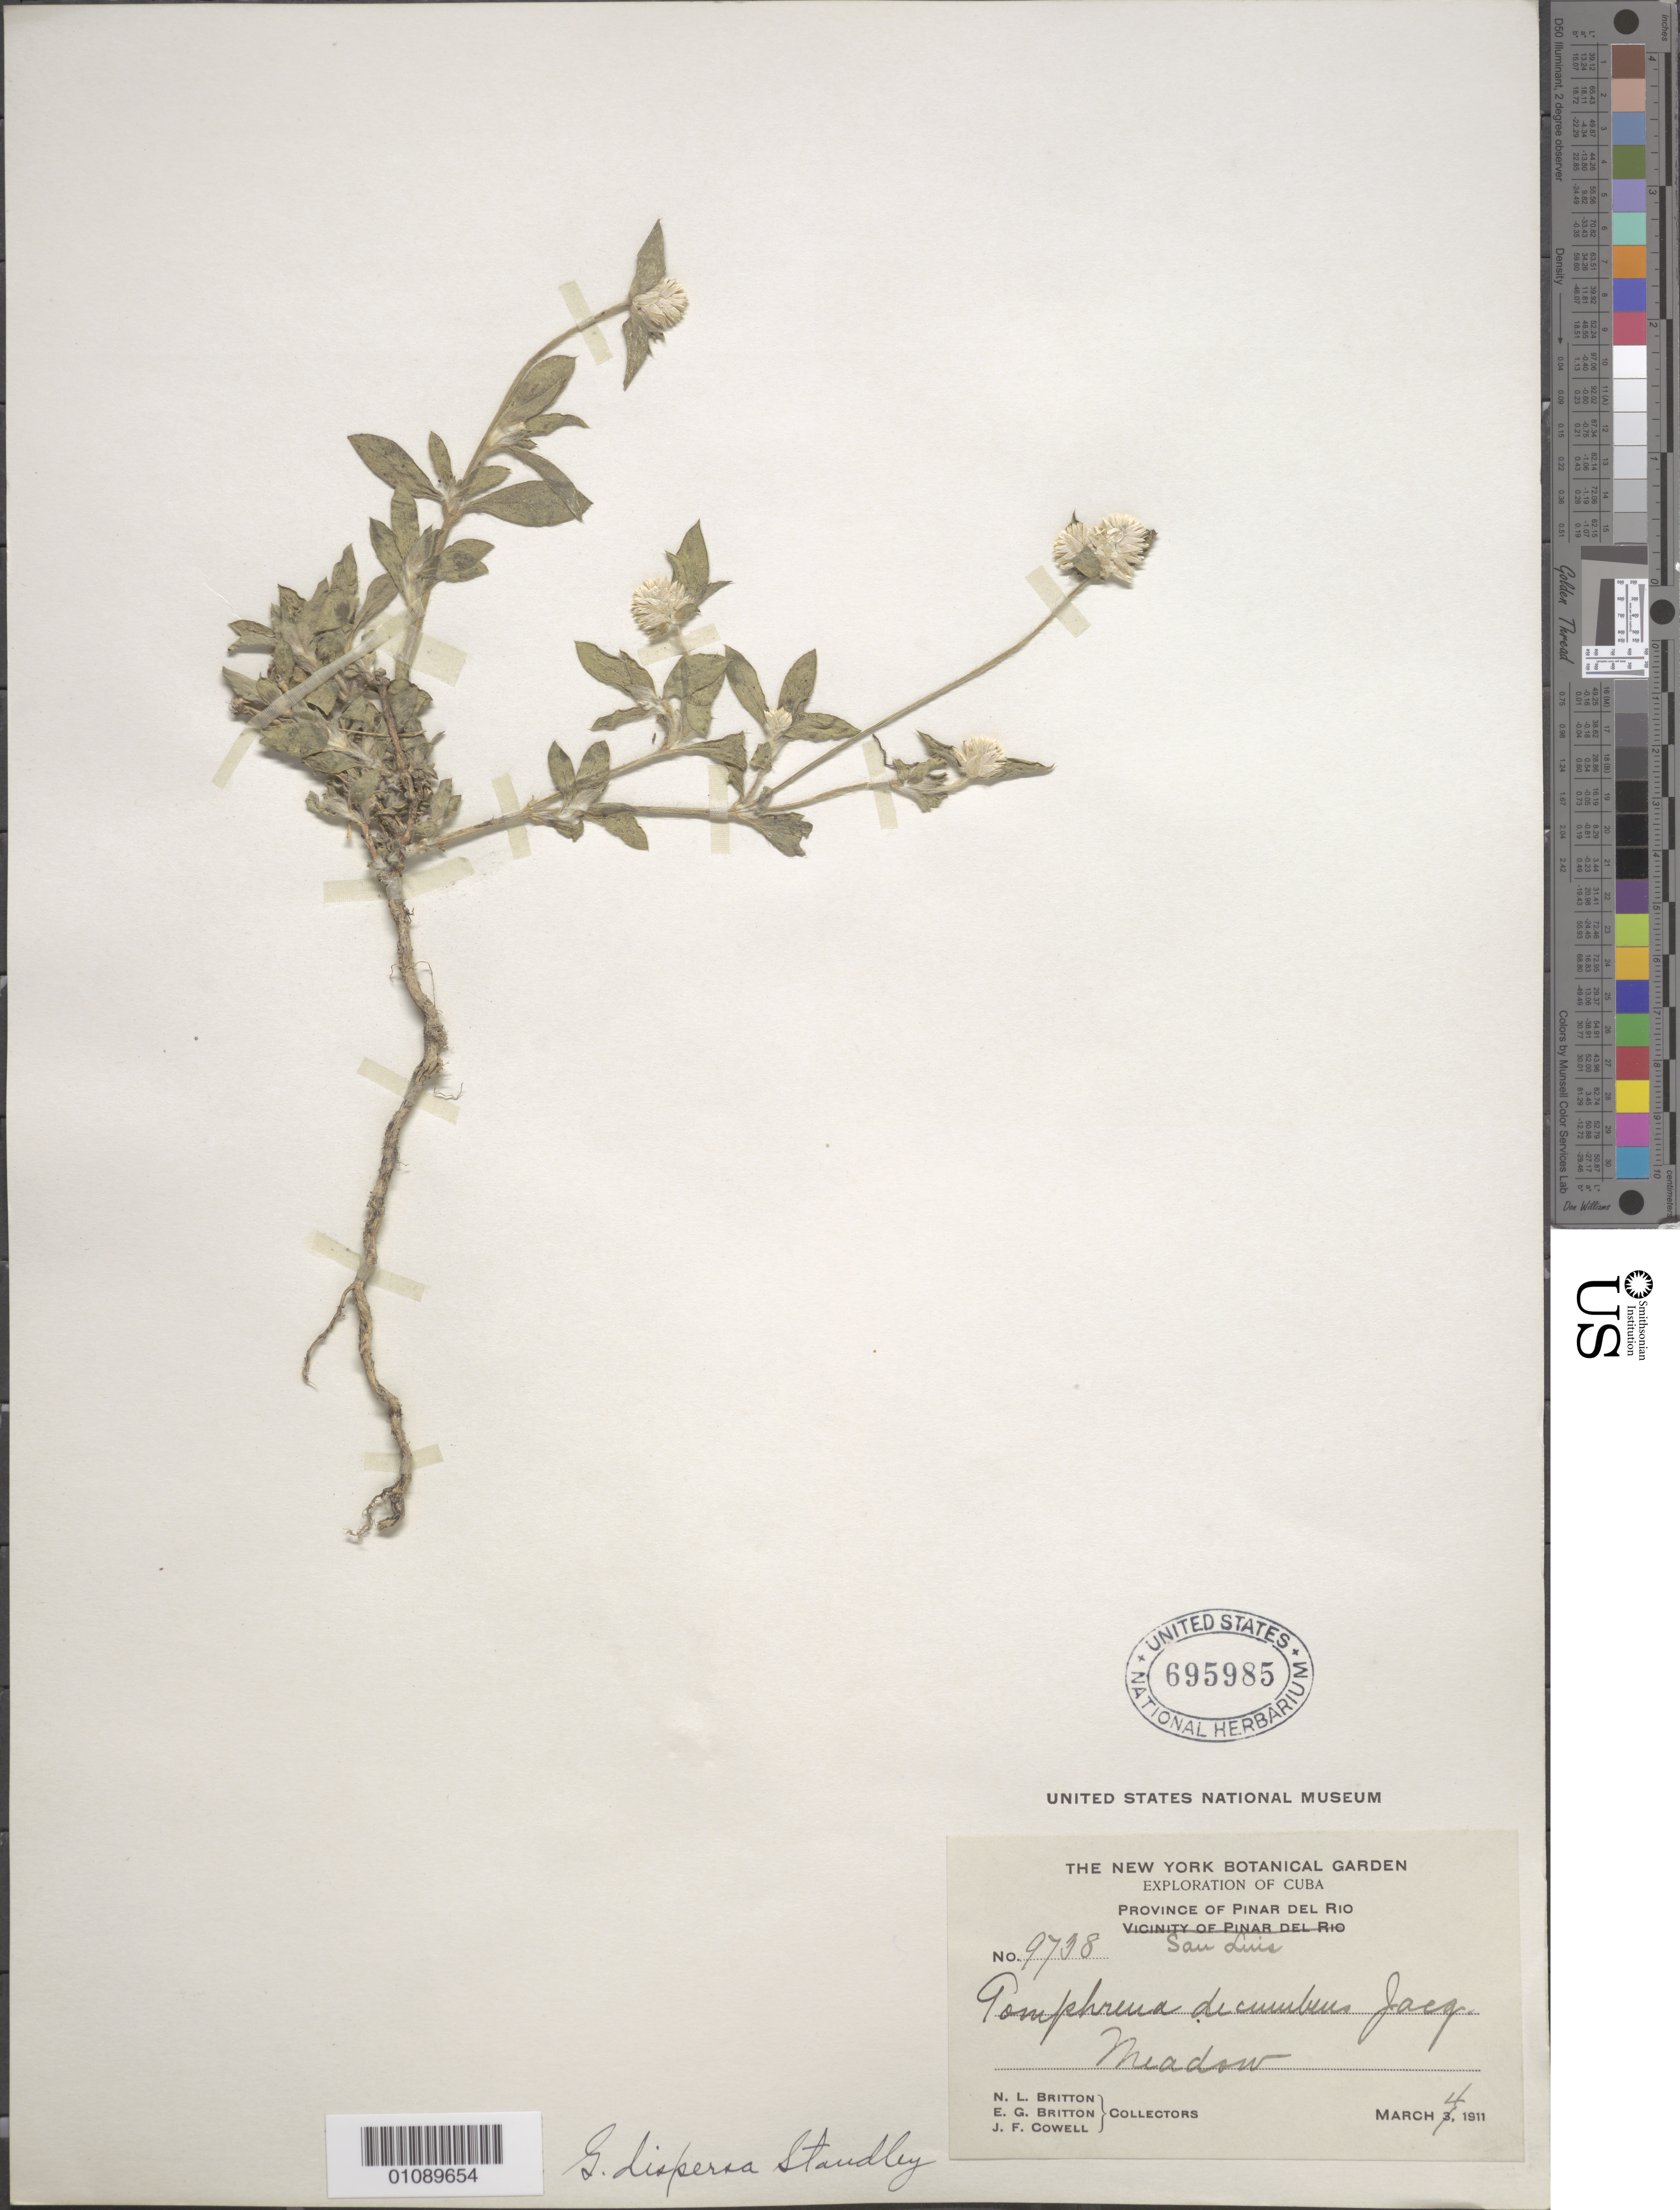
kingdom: Plantae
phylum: Tracheophyta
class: Magnoliopsida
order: Caryophyllales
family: Amaranthaceae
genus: Gomphrena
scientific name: Gomphrena dispersa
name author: Standl.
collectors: N. Britton, E. G. Britton & J. F. Cowell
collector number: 9738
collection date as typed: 04 Mar 1911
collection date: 1911-03-04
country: Cuba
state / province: Pinar del Rio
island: Cuba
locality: Pinar del Rio, San Luis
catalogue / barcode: US 695985